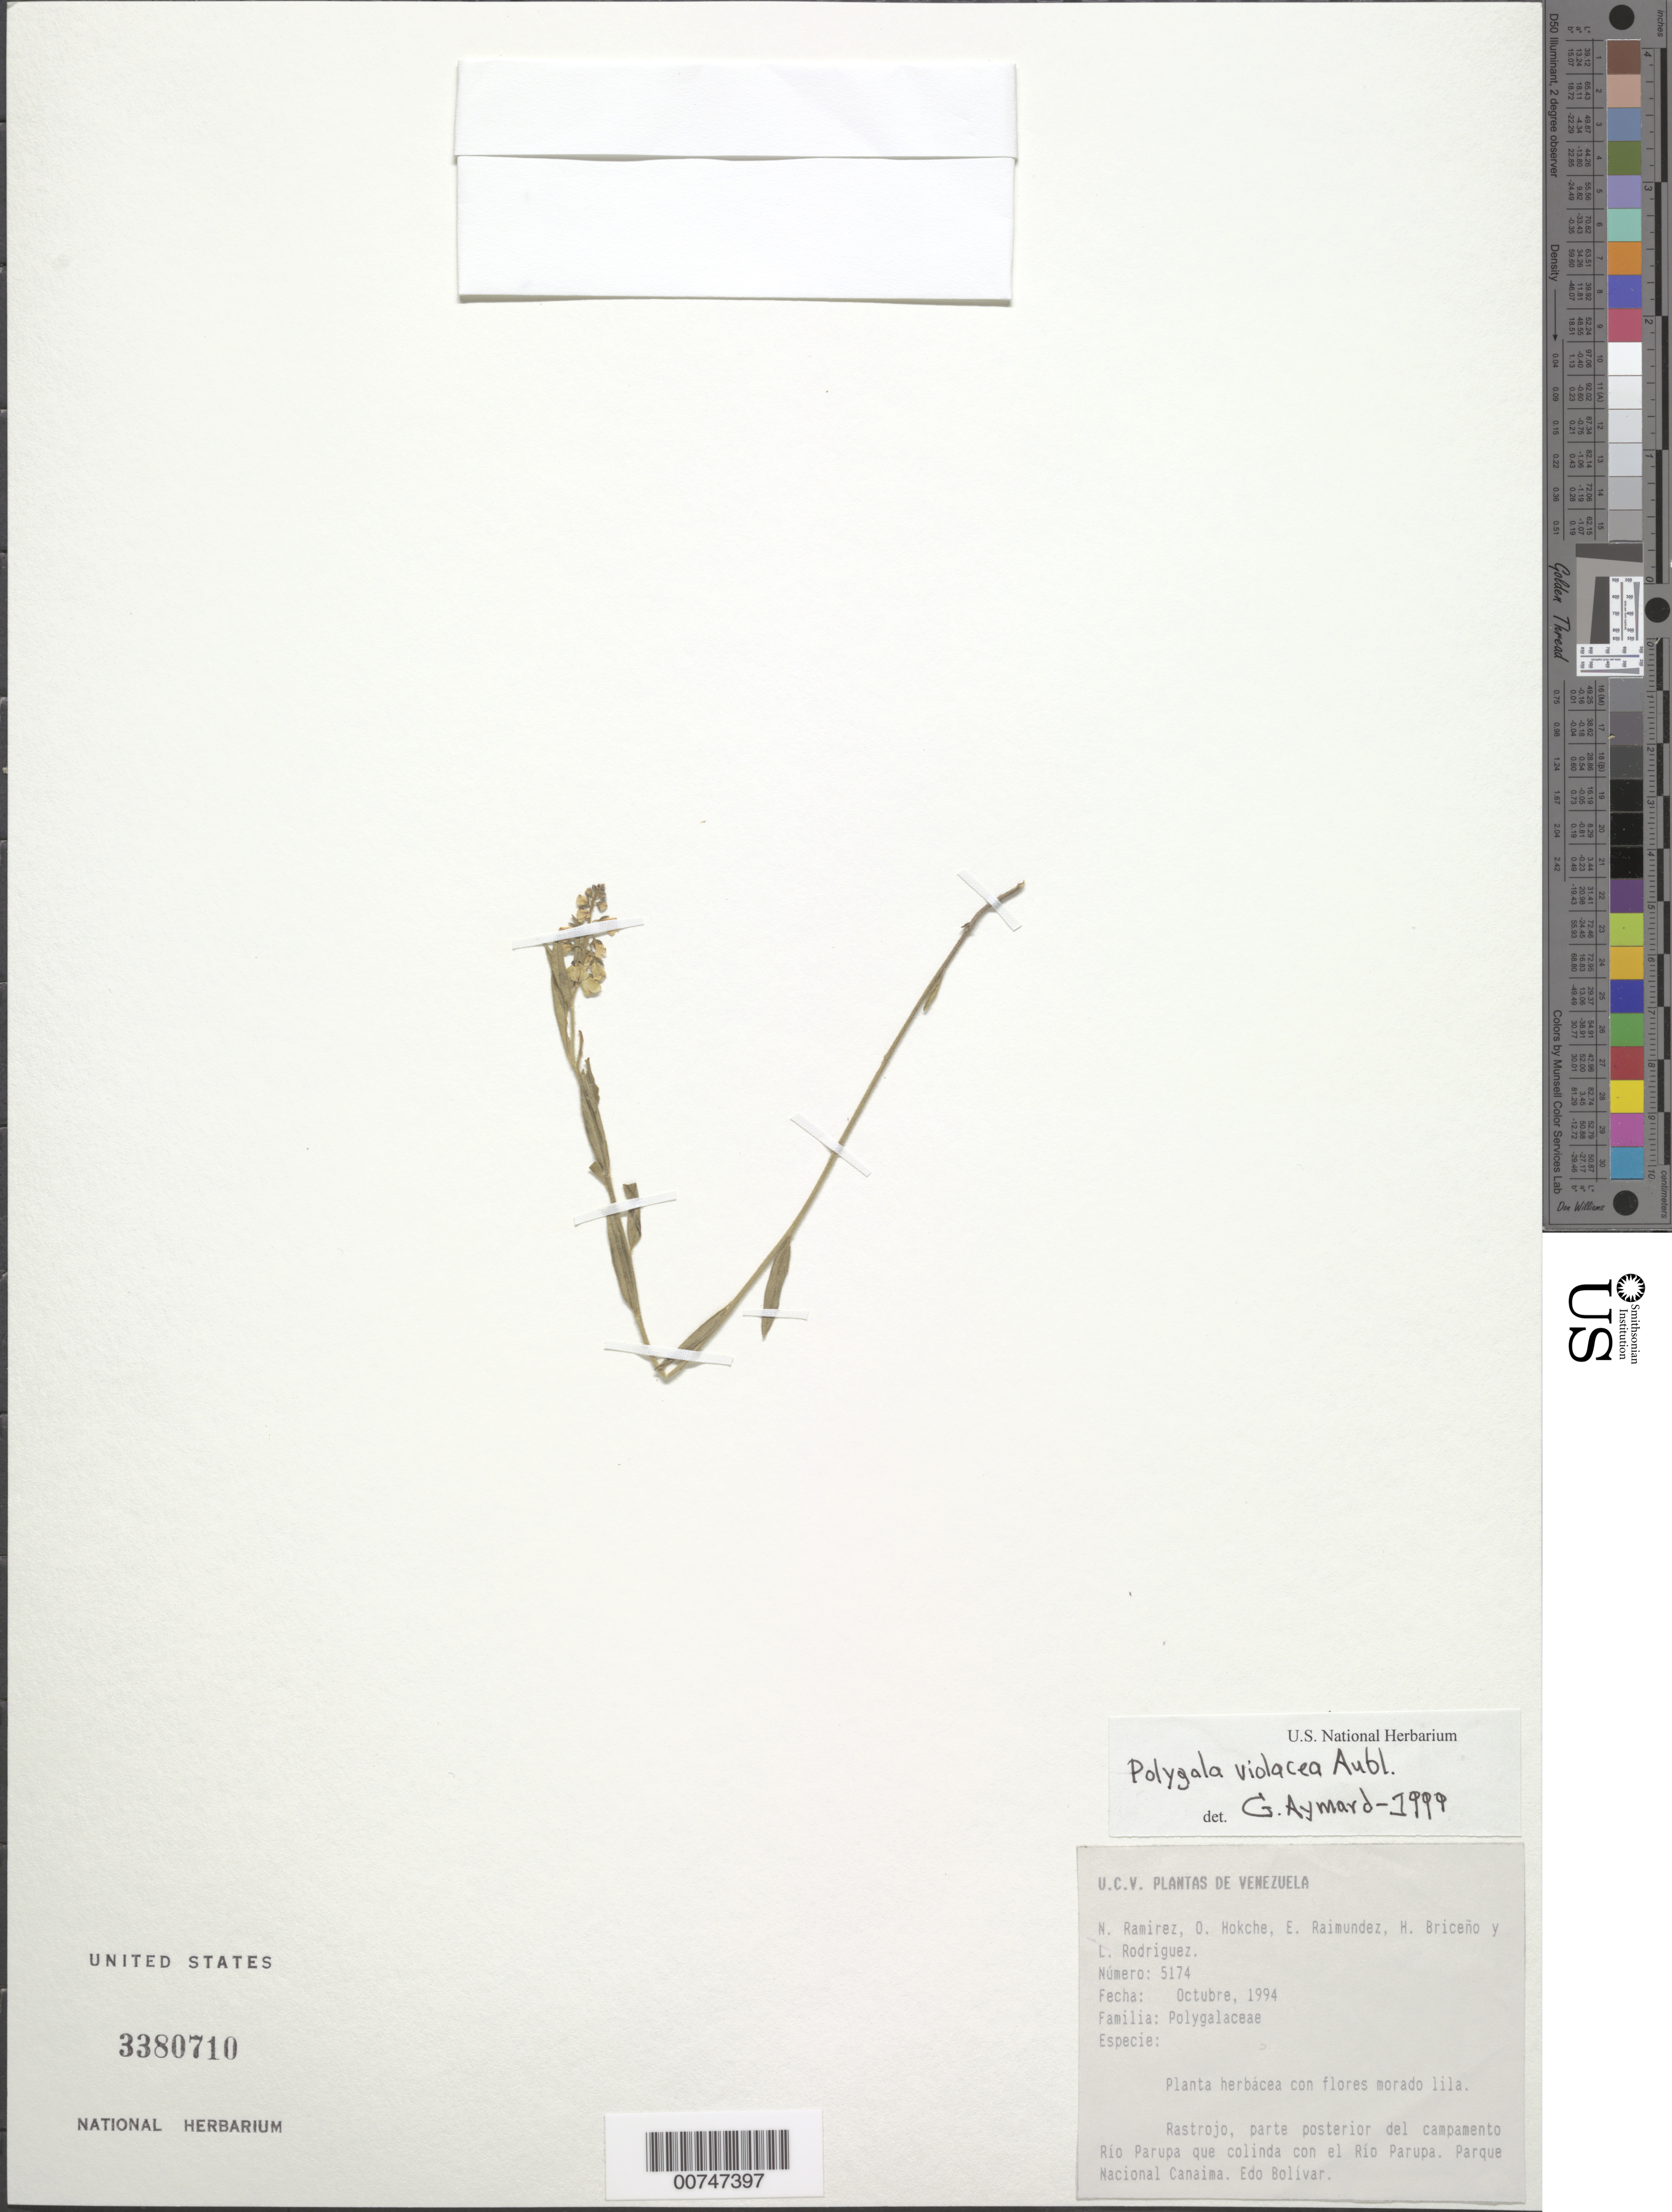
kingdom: Plantae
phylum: Tracheophyta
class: Magnoliopsida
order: Fabales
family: Polygalaceae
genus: Asemeia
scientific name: Asemeia violacea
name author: (Aubl.) J.F.B. Pastore & J.R. Abbott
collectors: N. Ramírez, O. Hokche, E. Raimundez, L. Rodriguez & H. Briceno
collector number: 5174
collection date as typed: Oct-94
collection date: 1994-10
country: Venezuela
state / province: Bolívar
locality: Gran Sabana, Parque Nacional Canaima, Rio Parupa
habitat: Rastrojo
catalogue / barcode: US 3380710